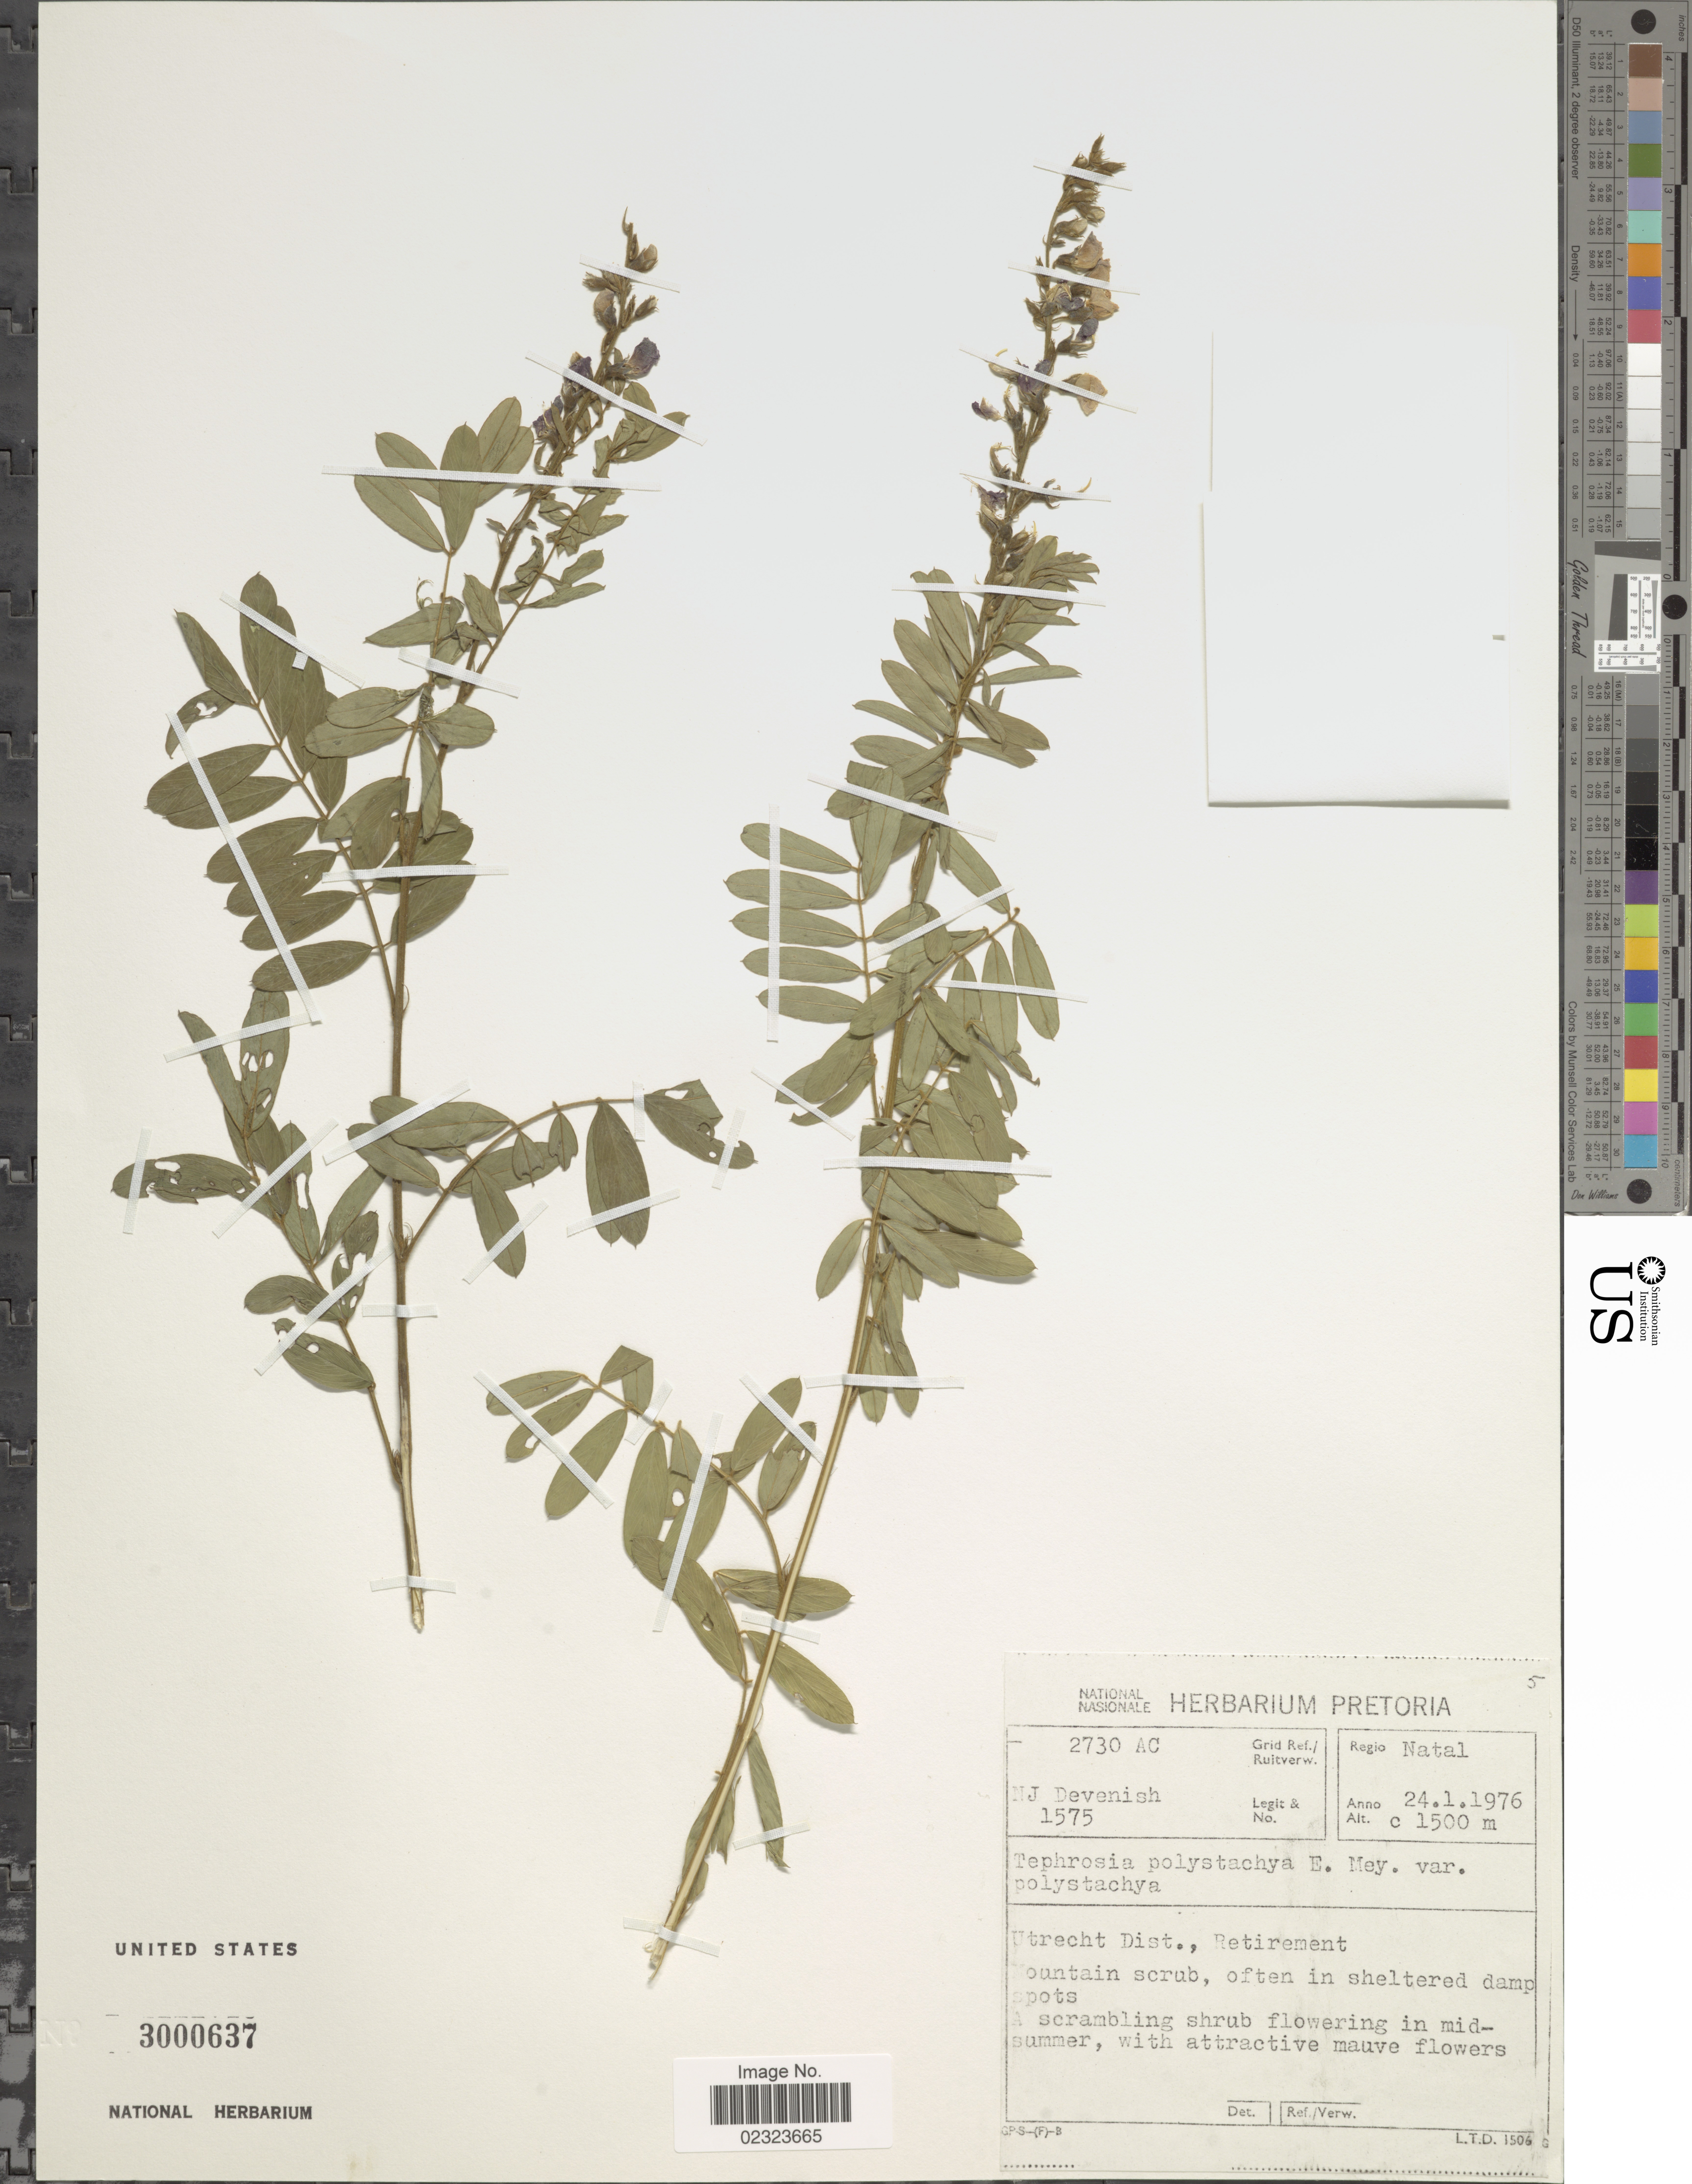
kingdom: Plantae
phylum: Tracheophyta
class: Magnoliopsida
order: Fabales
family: Fabaceae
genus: Tephrosia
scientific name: Tephrosia polystachya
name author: E. Mey.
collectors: N. Devenish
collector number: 1575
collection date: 1976-01-24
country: South Africa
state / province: KwaZulu-Natal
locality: Regio Natal, Utrecht Dist., Retirement Mountain scrub.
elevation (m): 1500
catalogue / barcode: US 3000637